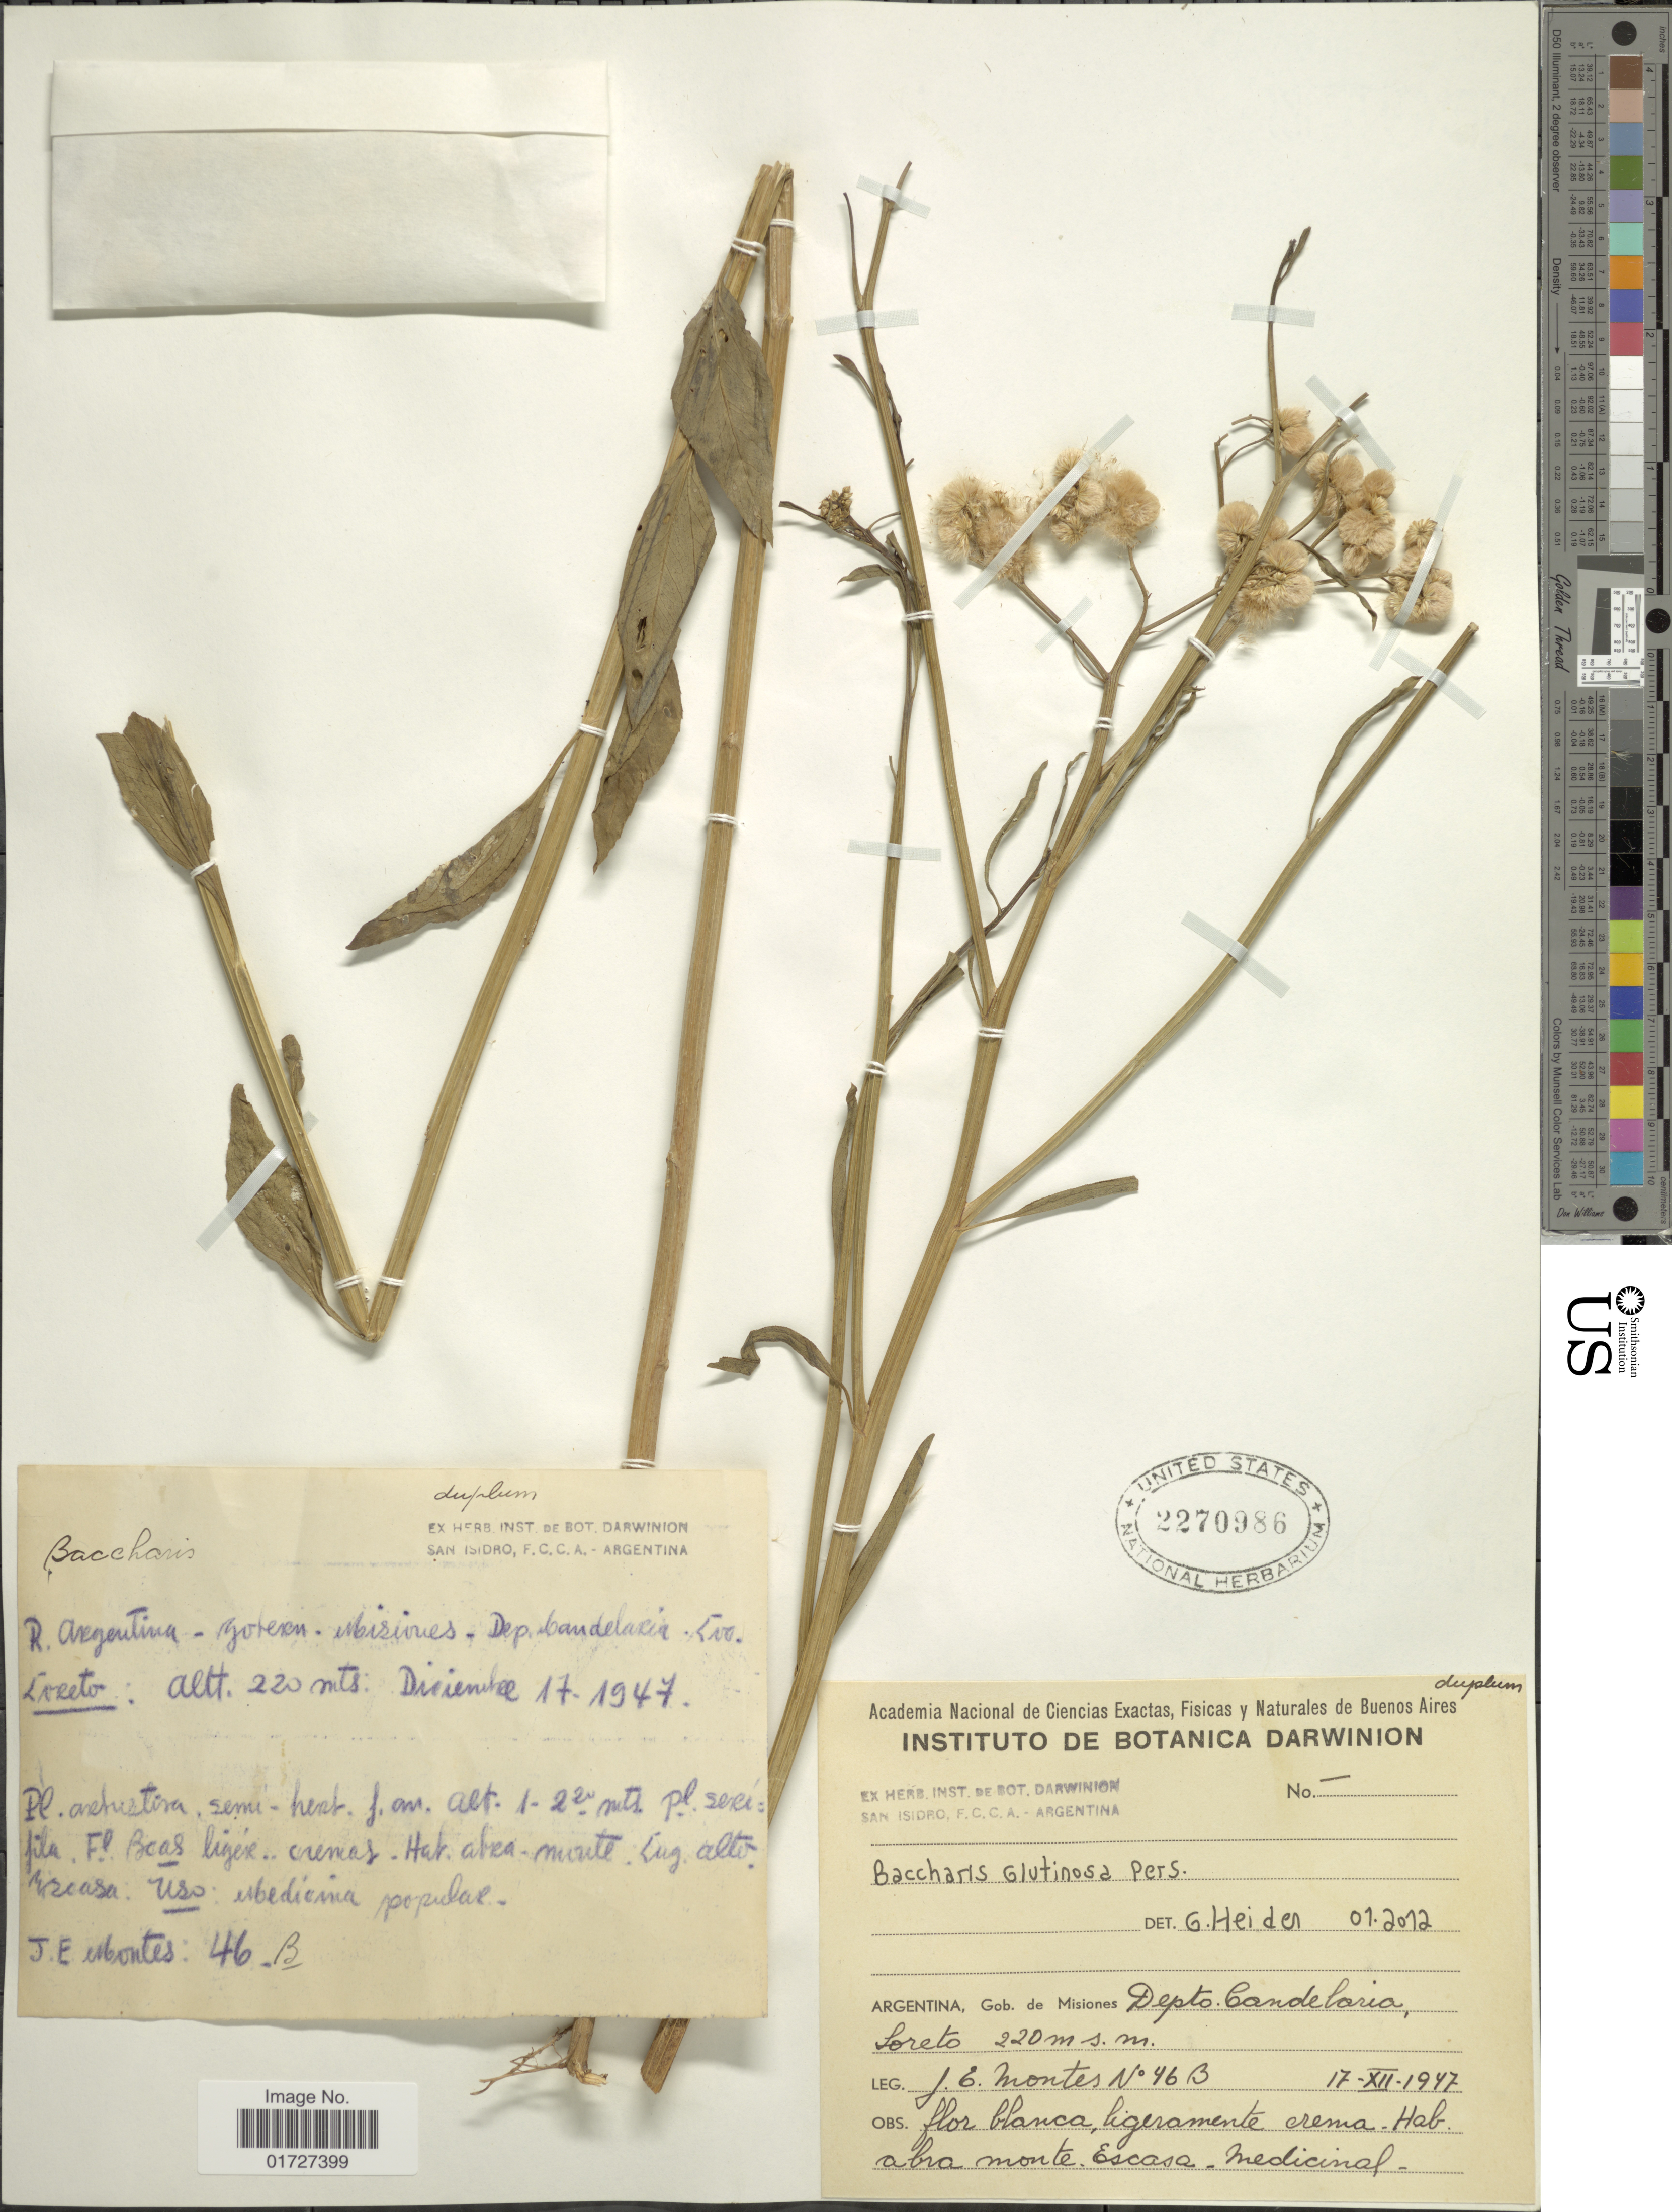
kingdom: Plantae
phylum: Tracheophyta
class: Magnoliopsida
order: Asterales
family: Asteraceae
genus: Baccharis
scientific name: Baccharis glutinosa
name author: Pers.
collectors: J. E. Montes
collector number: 46B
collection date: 1947-12-17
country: Argentina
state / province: Misiones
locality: Depto. Candelaria, Loreto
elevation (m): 220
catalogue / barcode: US 2270986